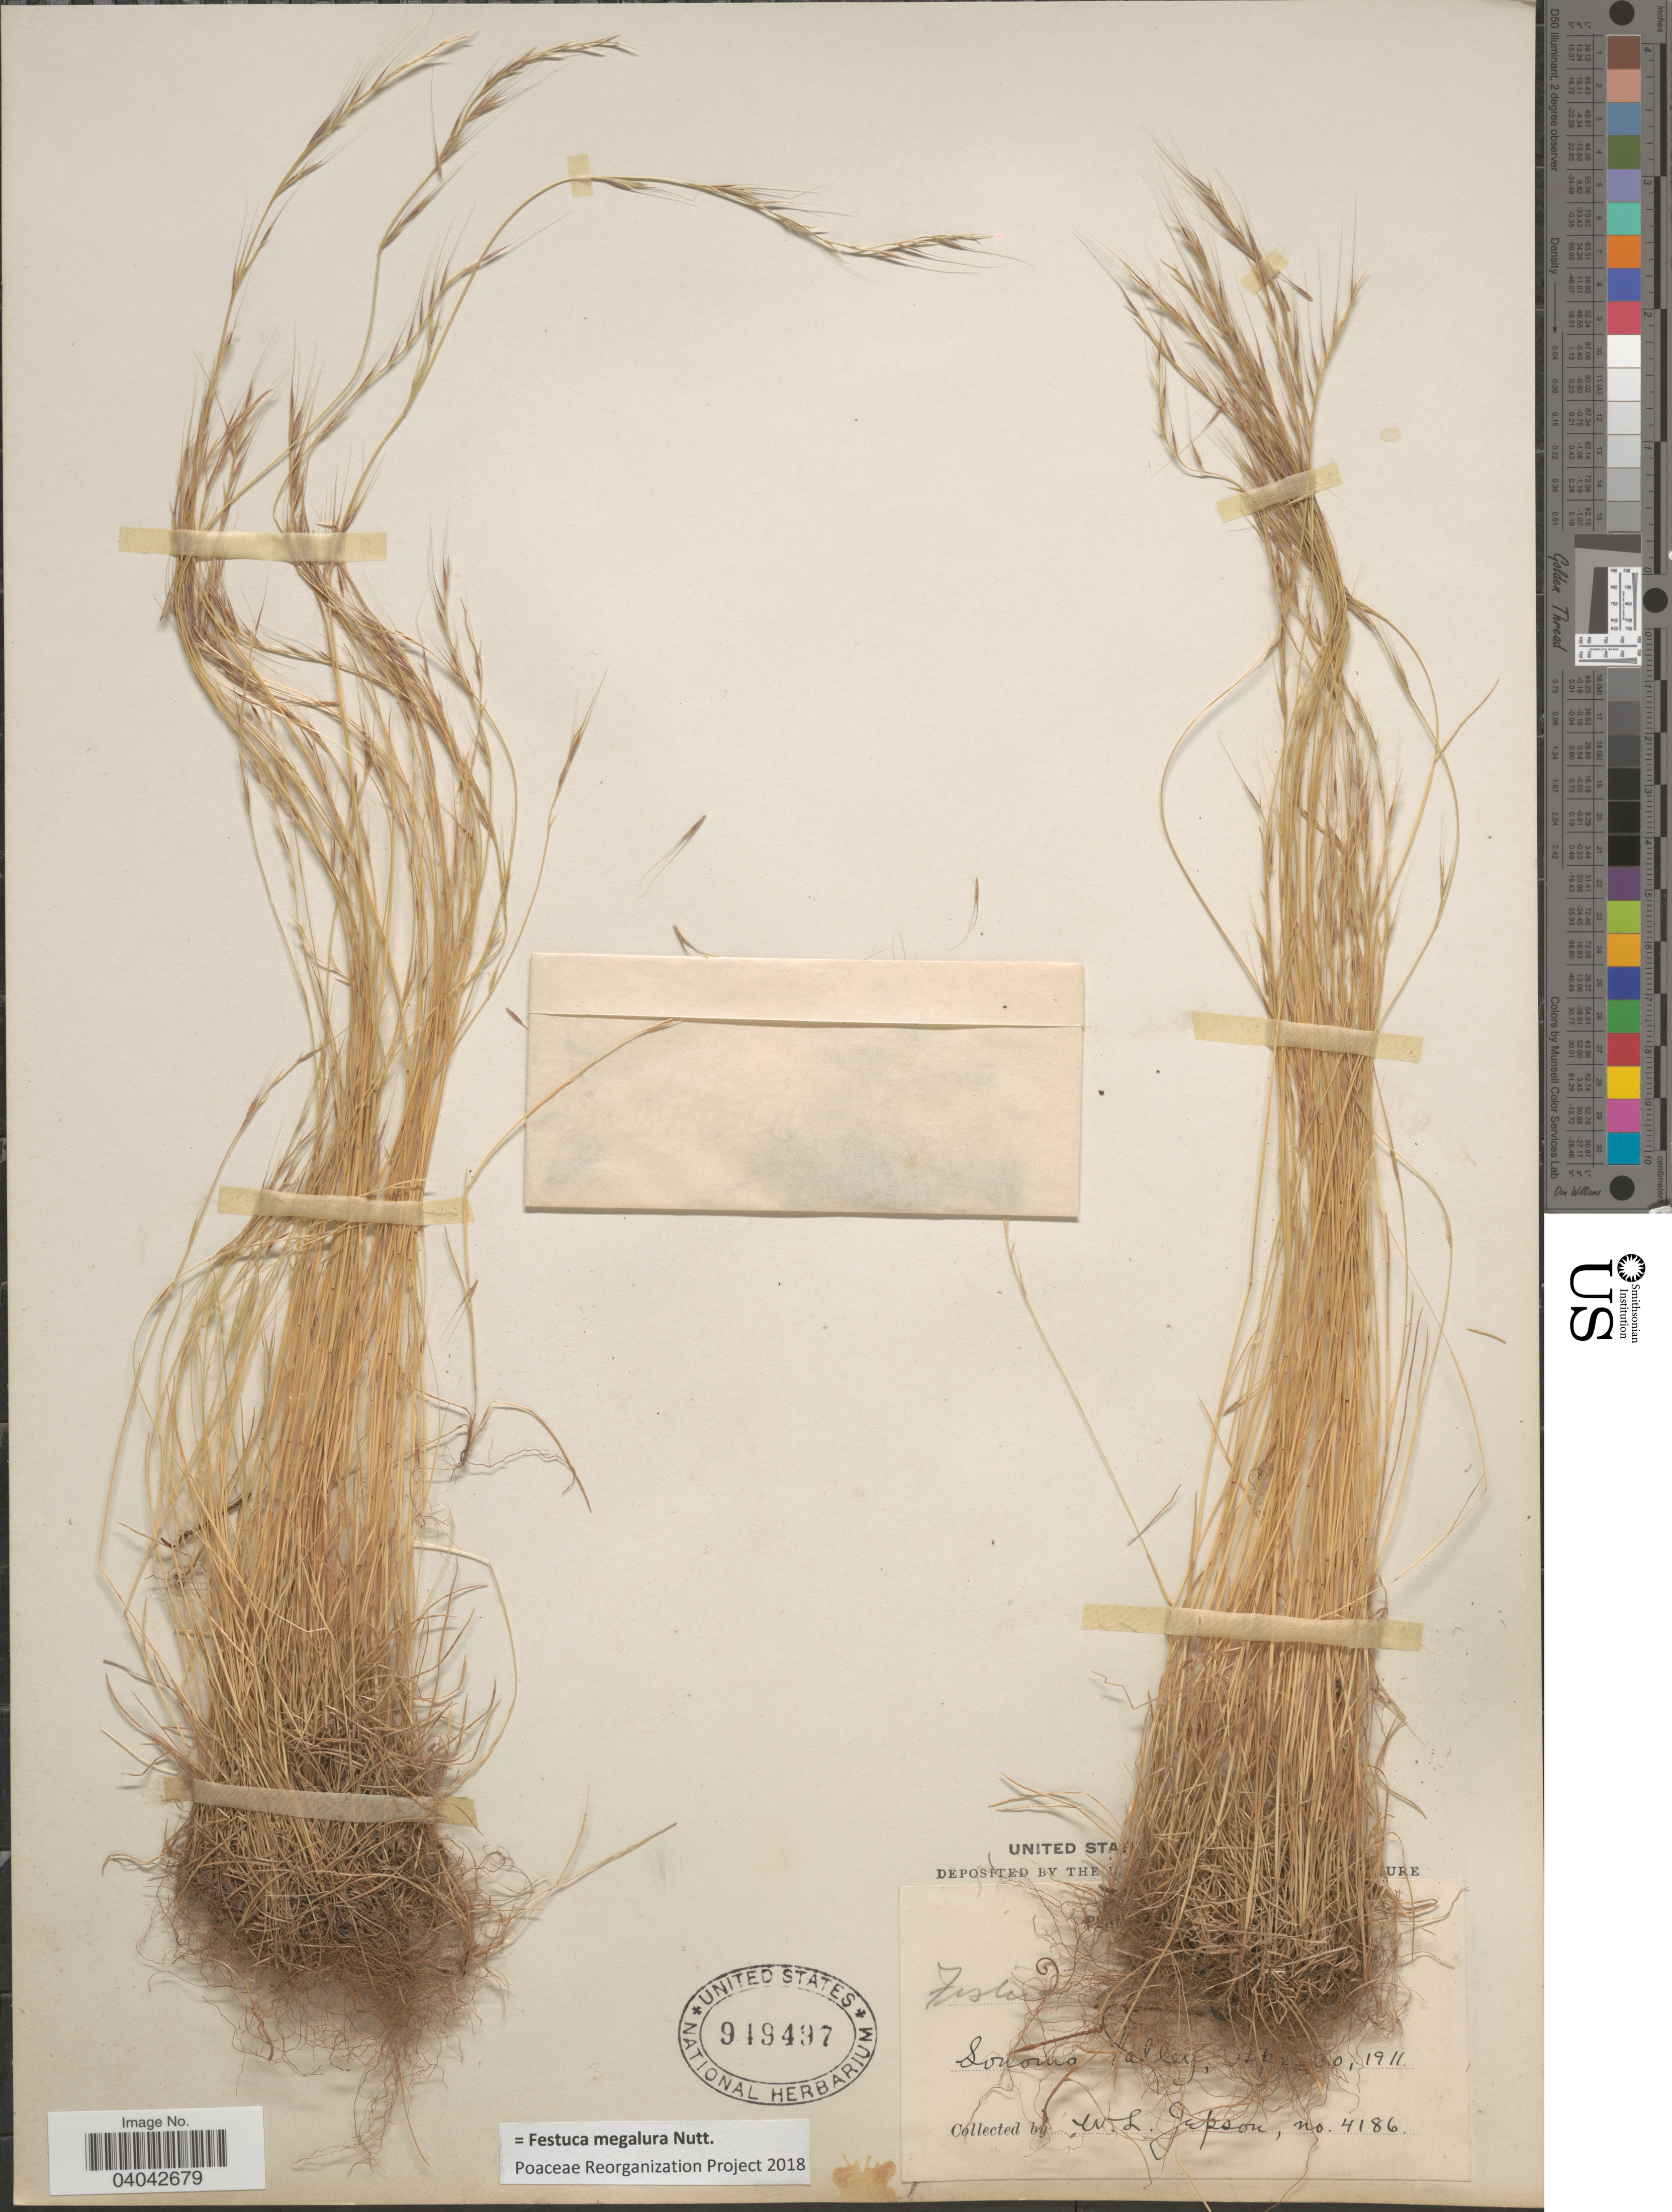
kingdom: Plantae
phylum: Tracheophyta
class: Liliopsida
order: Poales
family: Poaceae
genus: Festuca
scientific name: Festuca megalura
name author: Nutt.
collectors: W. L. Jepson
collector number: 4186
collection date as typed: ! 30, 1911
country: United States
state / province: California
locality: Sonoma Valley.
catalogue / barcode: US 949497